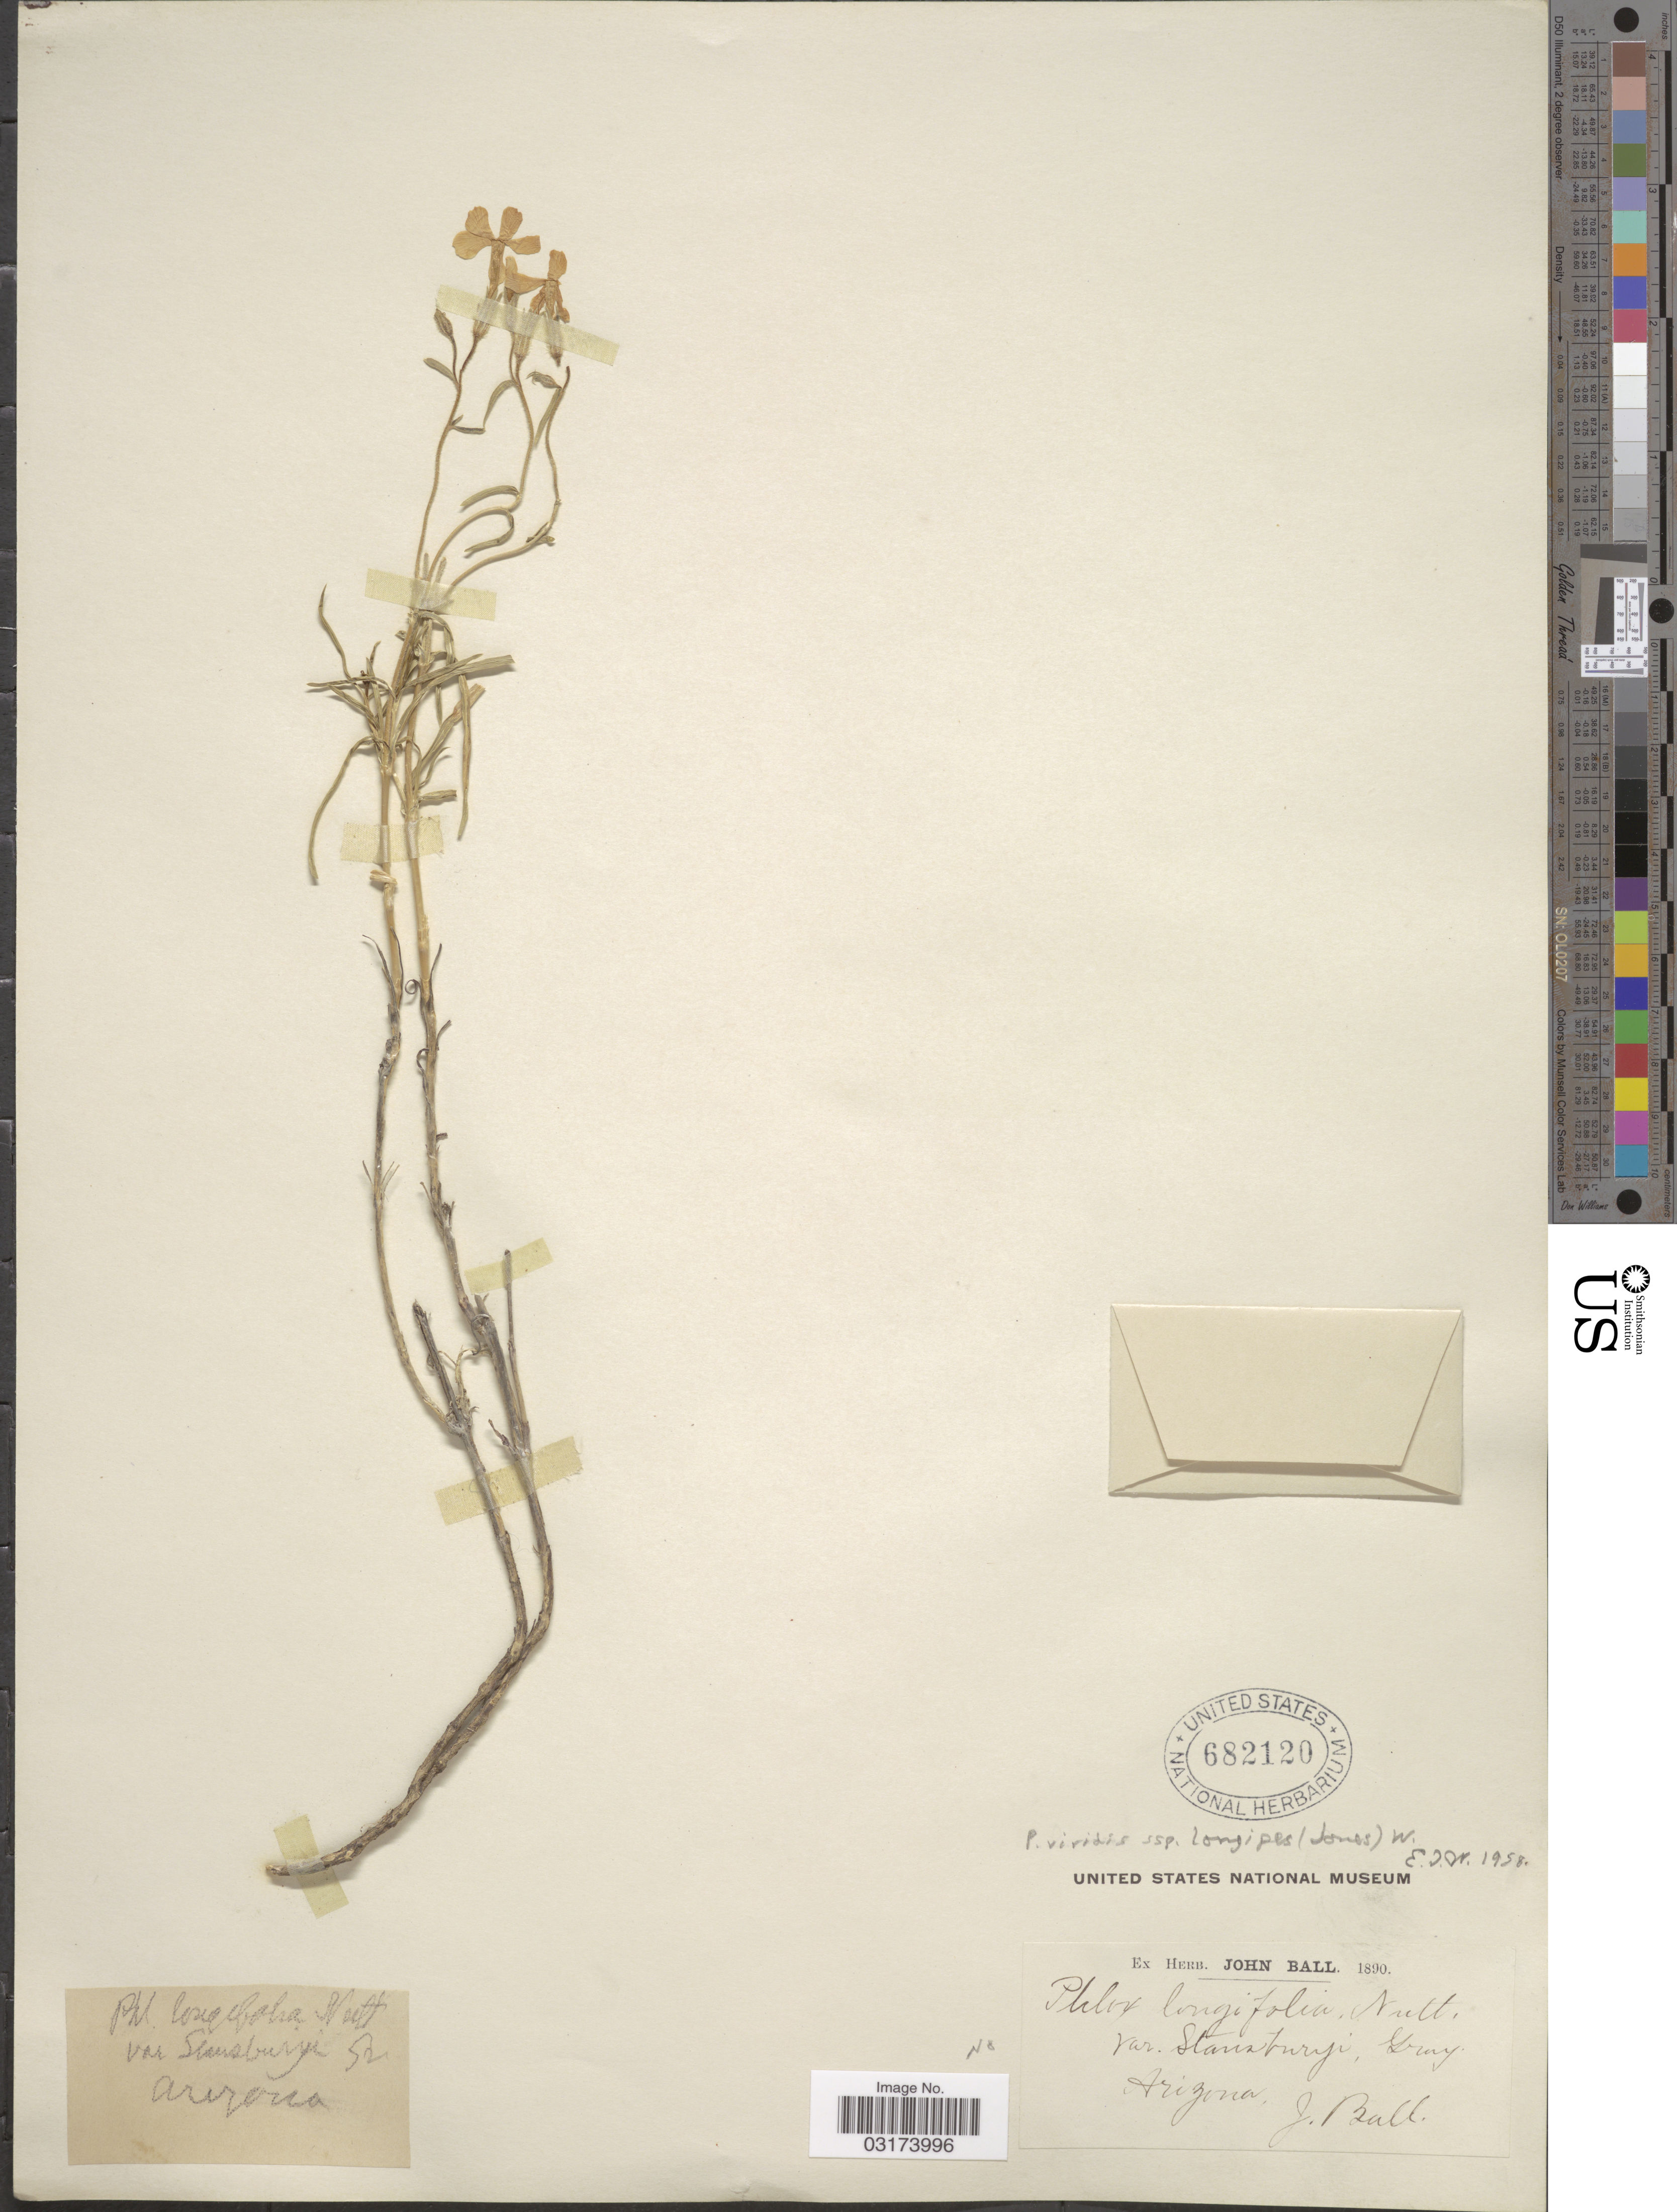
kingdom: Plantae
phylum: Tracheophyta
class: Magnoliopsida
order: Ericales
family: Polemoniaceae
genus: Phlox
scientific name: Phlox longifolia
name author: Nutt.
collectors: J. Ball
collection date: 1890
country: United States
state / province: Arizona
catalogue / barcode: US 682120